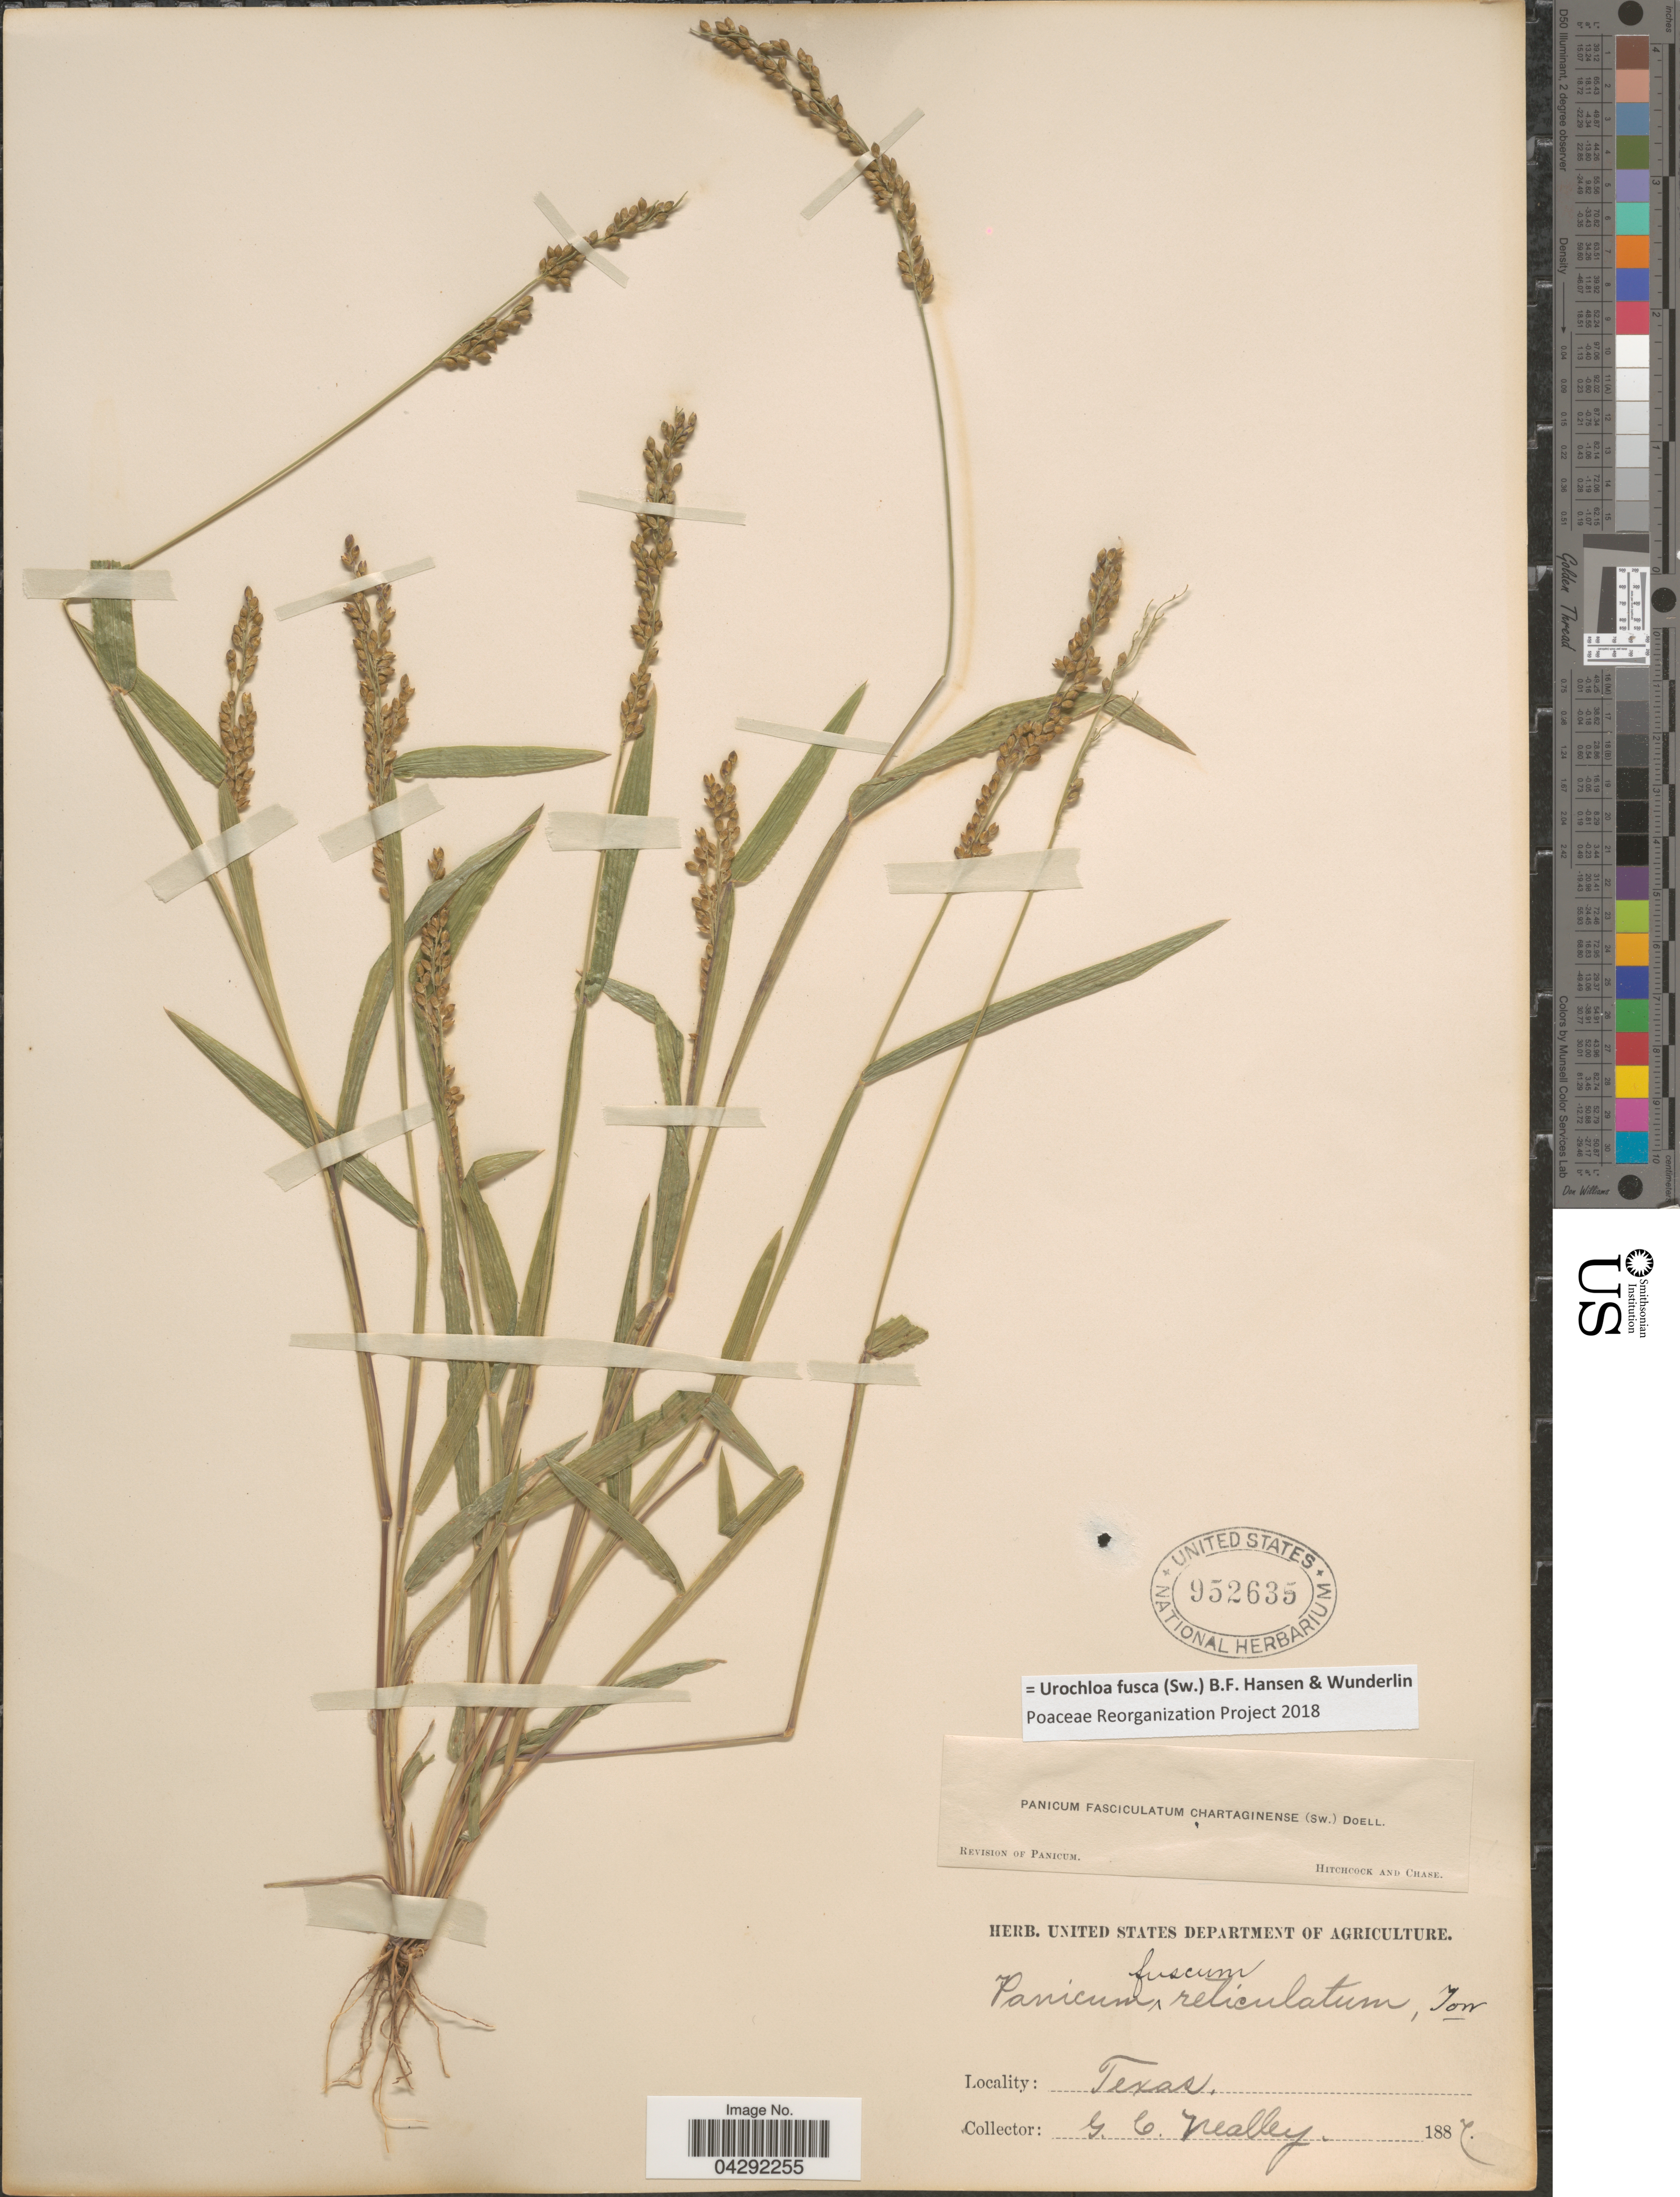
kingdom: Plantae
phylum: Tracheophyta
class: Liliopsida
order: Poales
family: Poaceae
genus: Urochloa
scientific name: Urochloa fusca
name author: (Sw.) B.F. Hansen & Wunderlin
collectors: G. C. Nealley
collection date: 1887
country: United States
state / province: Texas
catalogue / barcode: US 952635